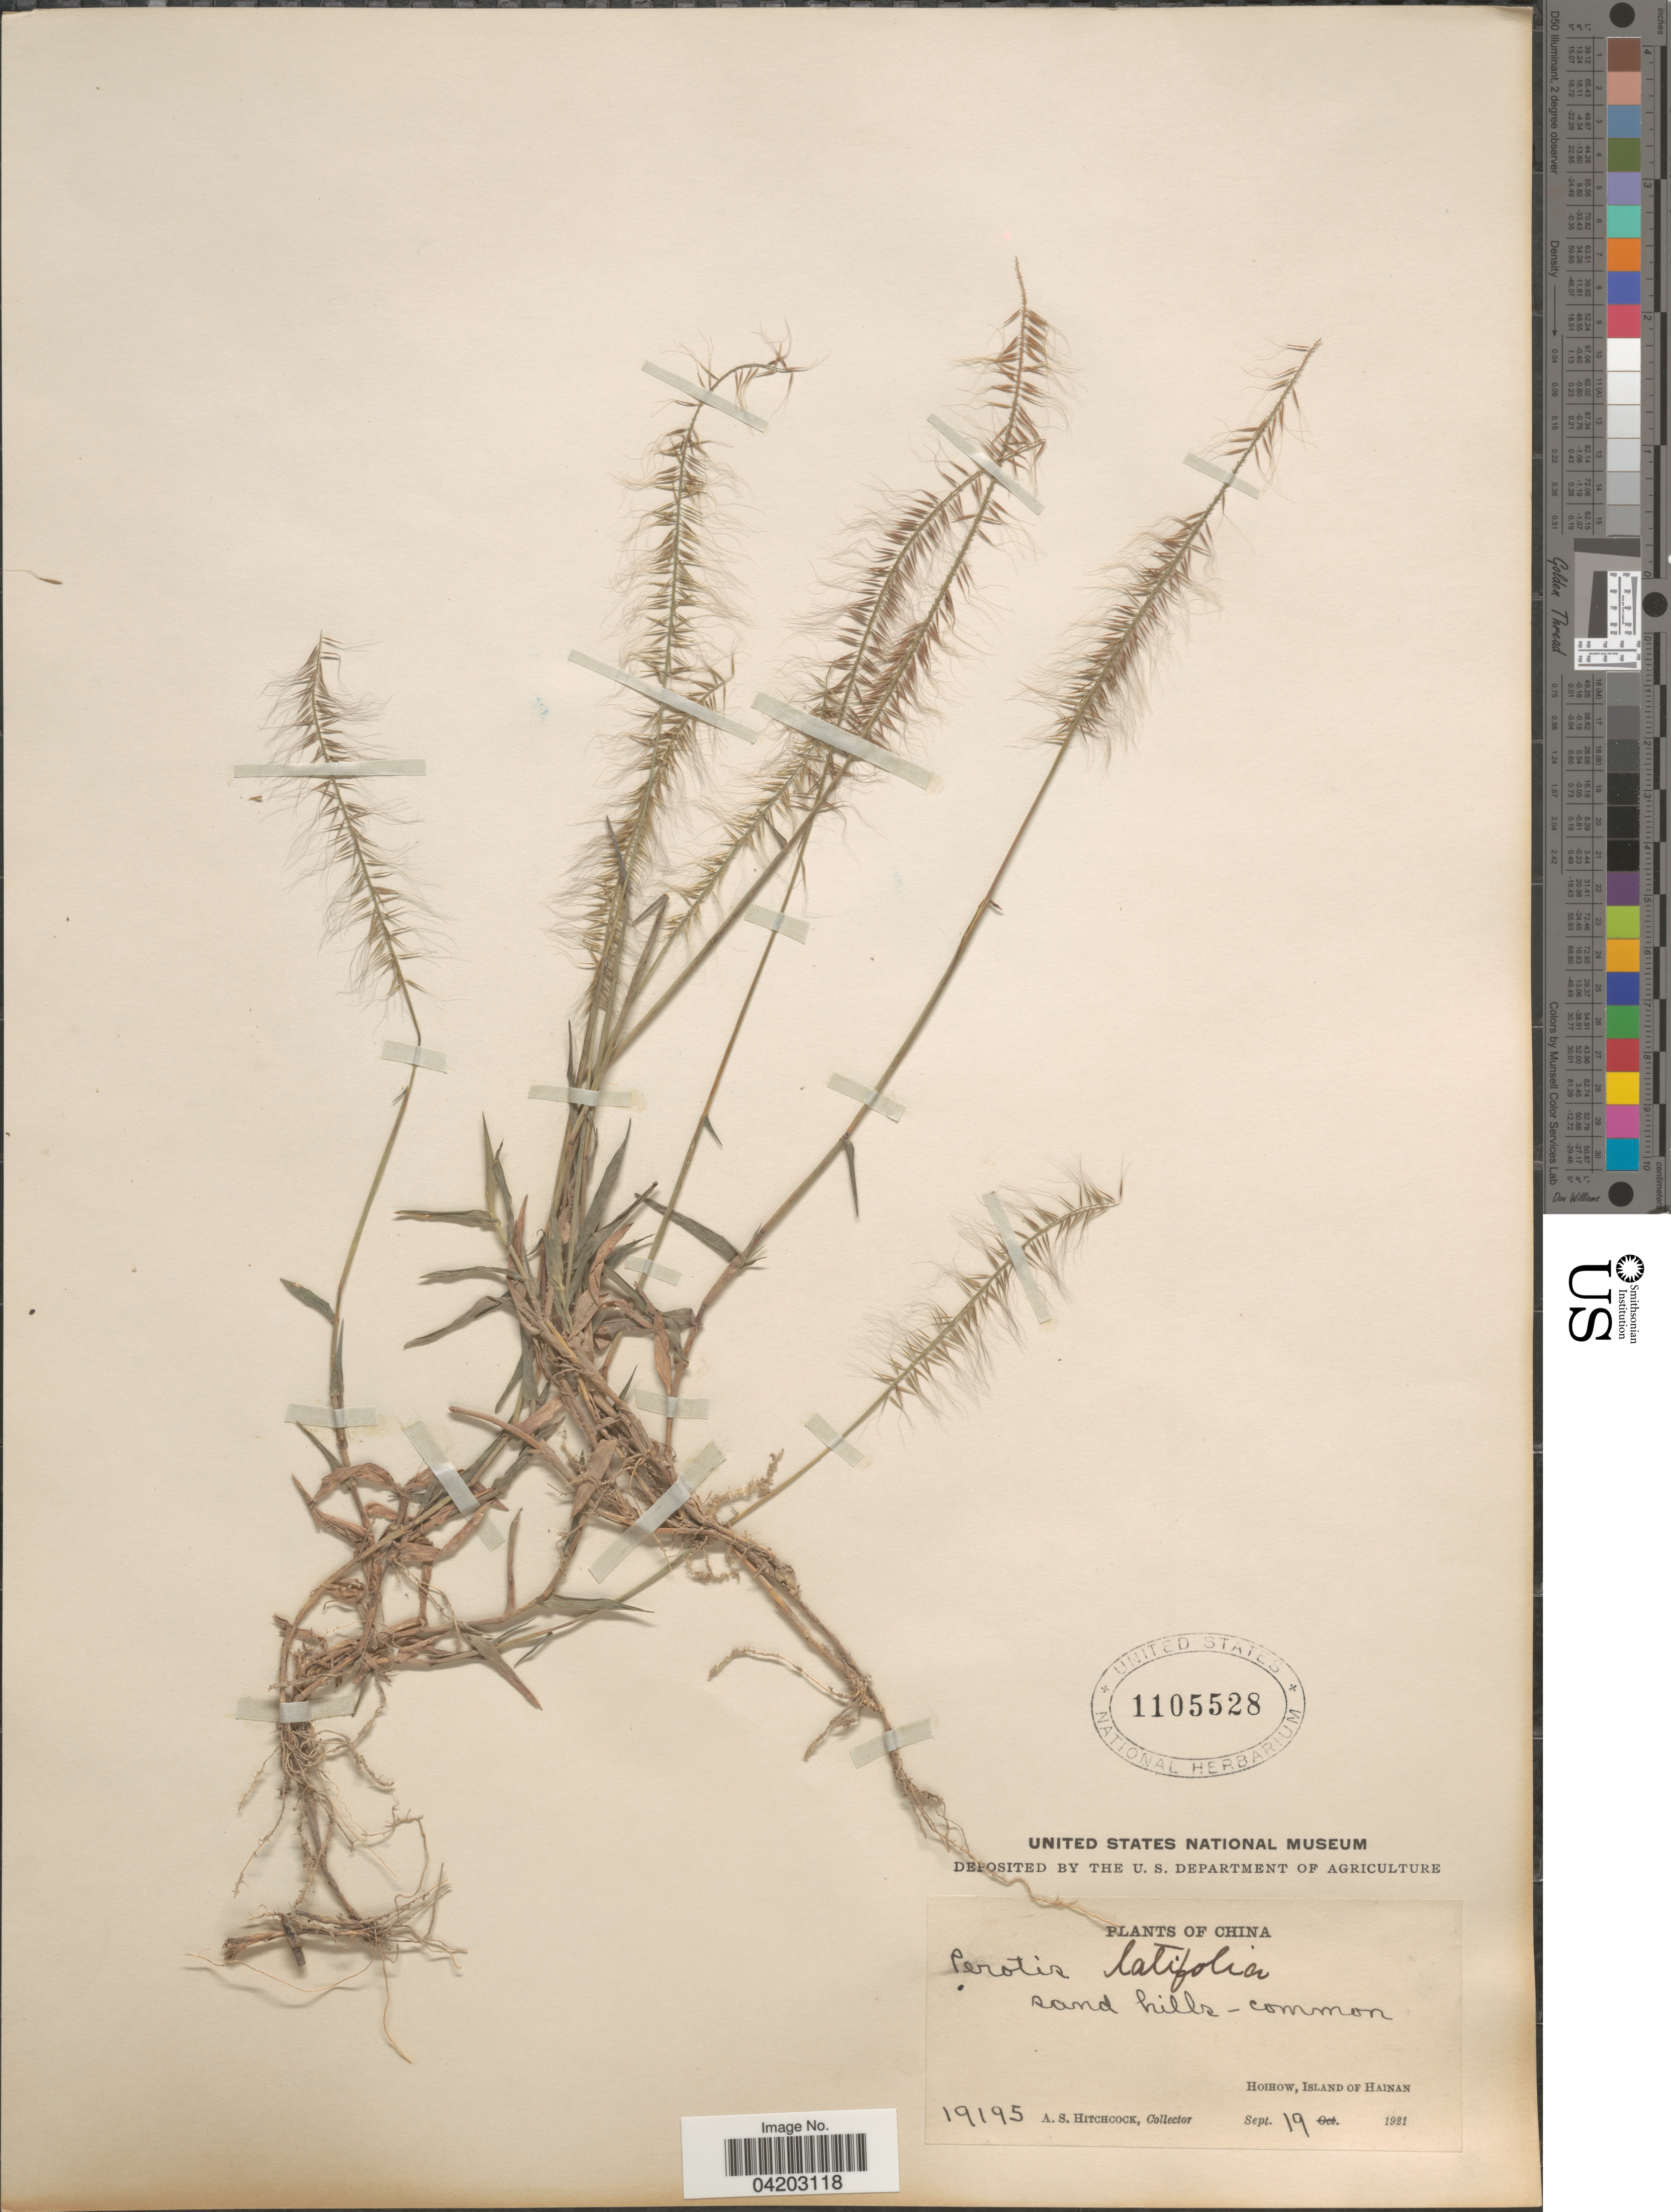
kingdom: Plantae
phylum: Tracheophyta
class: Liliopsida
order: Poales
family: Poaceae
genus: Perotis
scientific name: Perotis indica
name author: (L.) Kuntze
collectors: A. S. Hitchcock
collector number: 19195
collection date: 1921-09-19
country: China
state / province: Hainan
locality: Hoihow, Island of Hainan.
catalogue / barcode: US 1105528